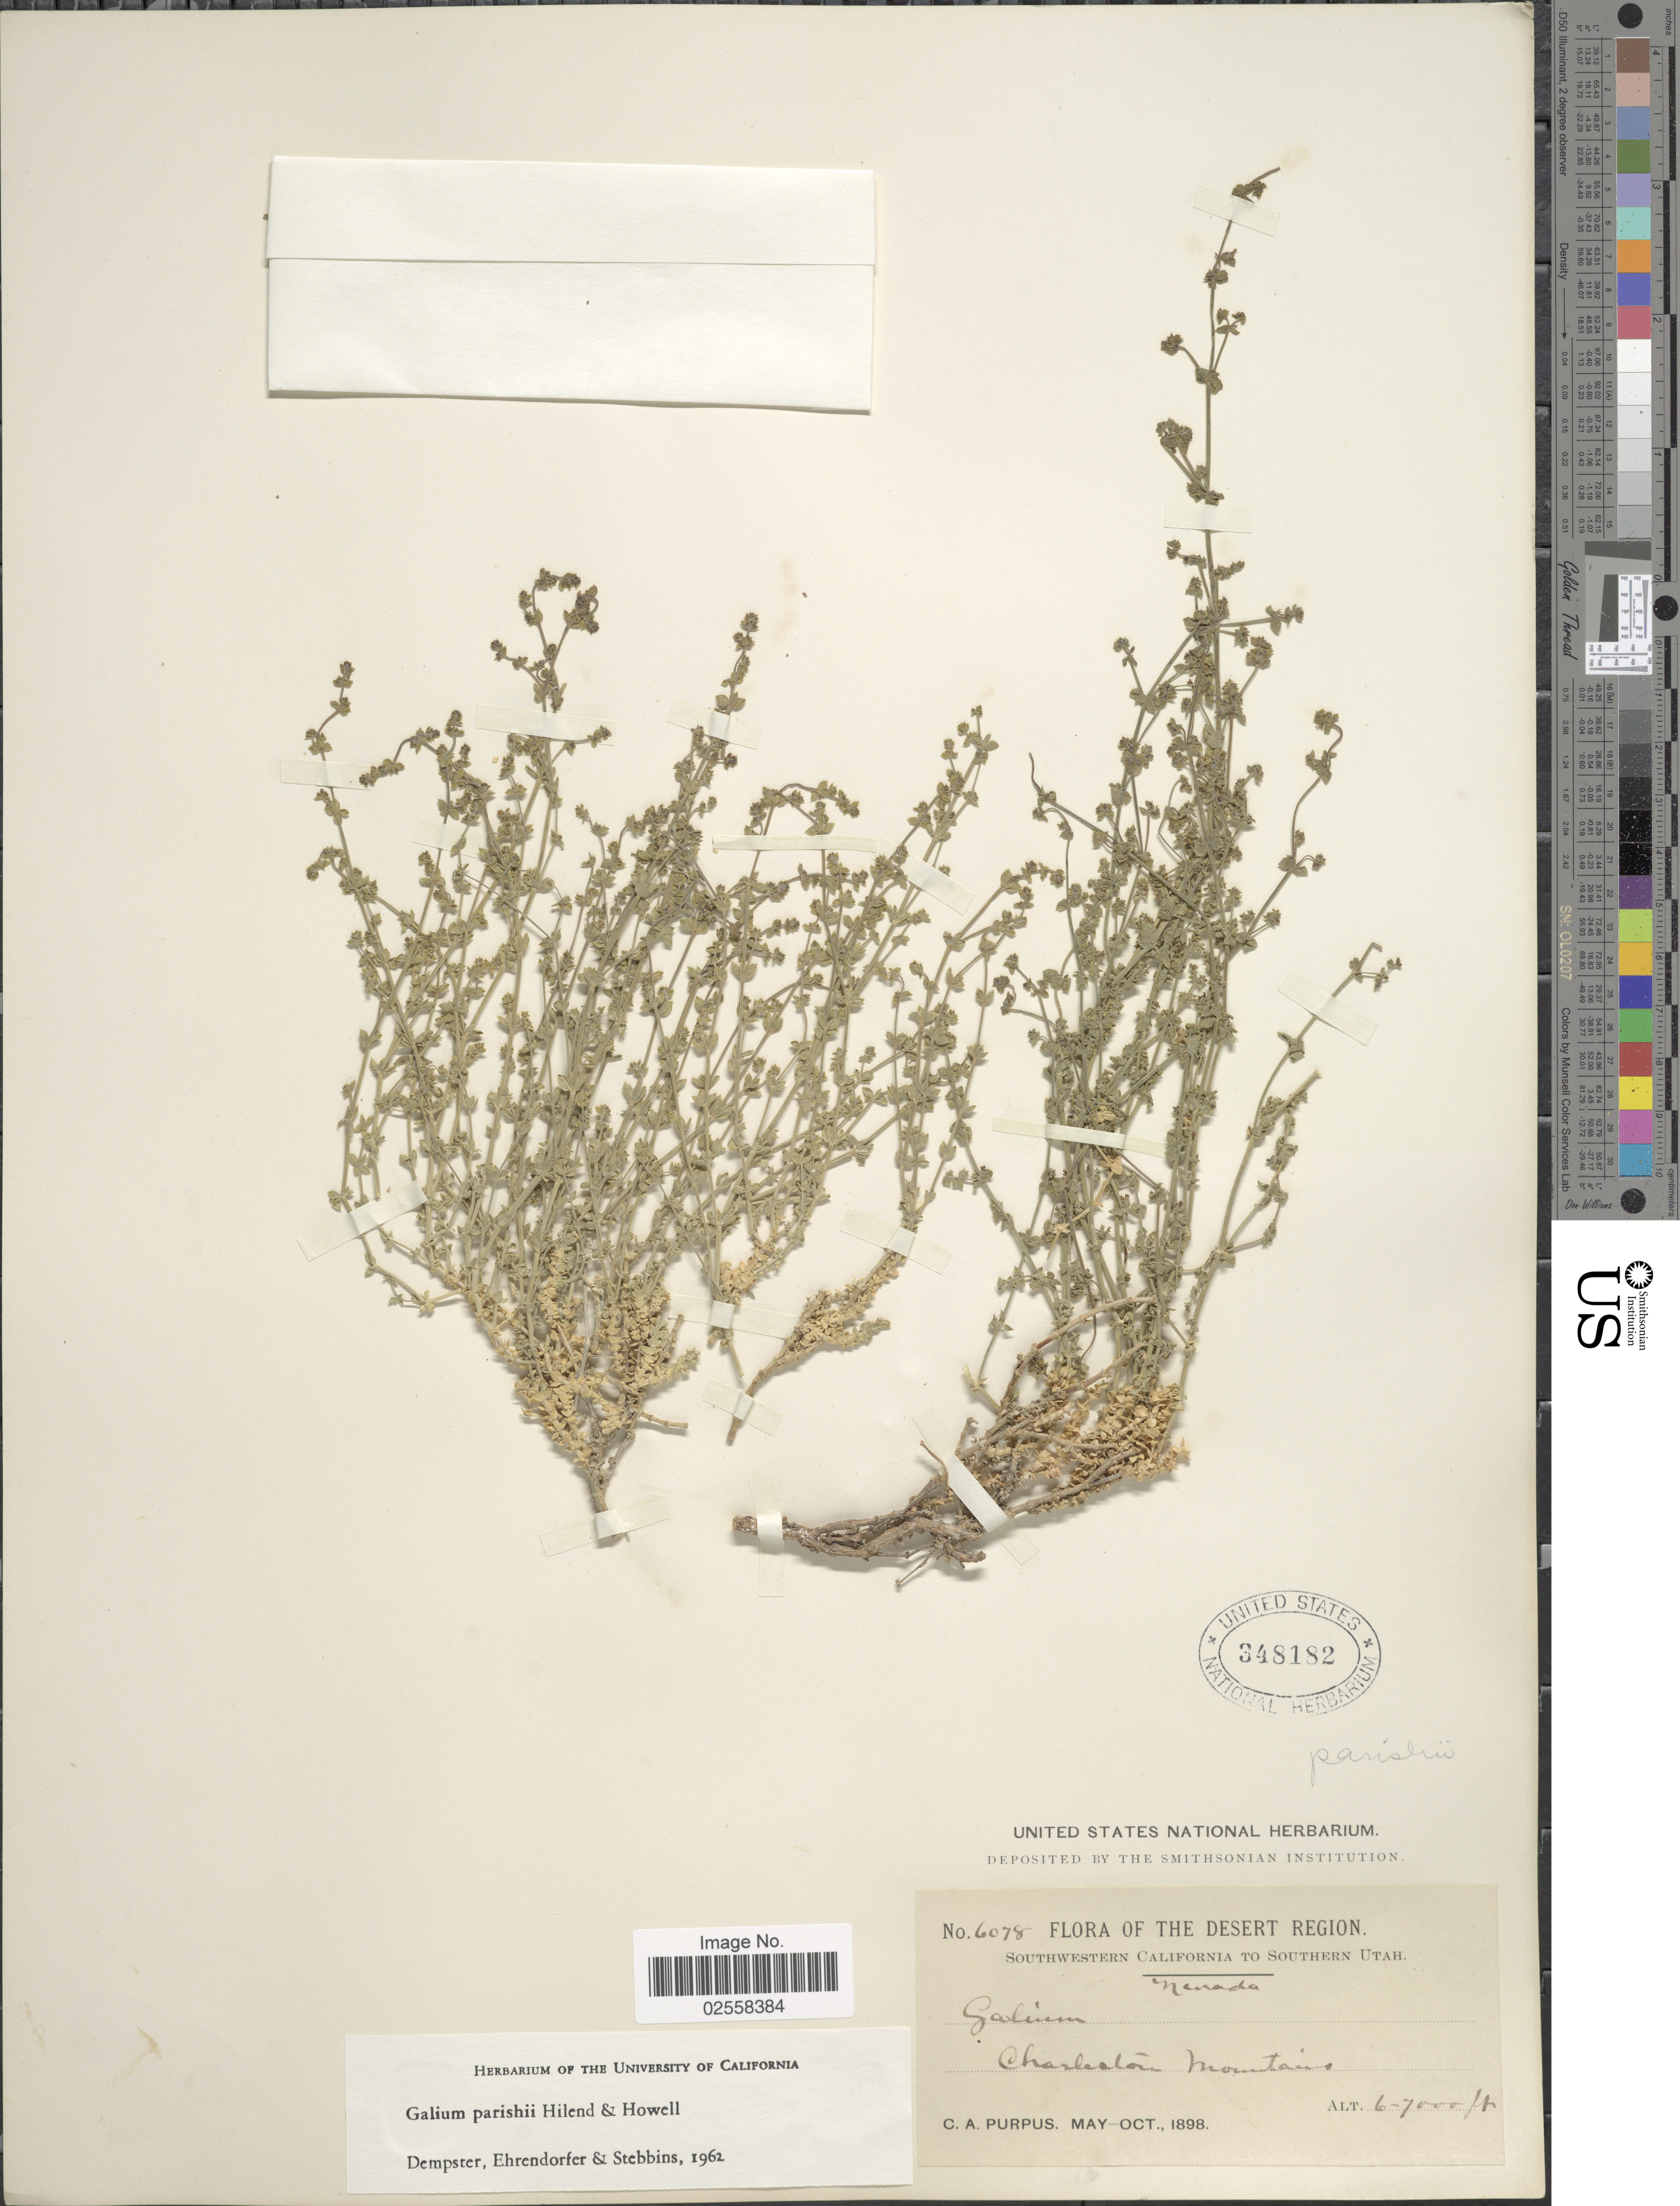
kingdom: Plantae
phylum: Tracheophyta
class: Magnoliopsida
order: Gentianales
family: Rubiaceae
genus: Galium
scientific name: Galium parishii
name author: Hilend & J.T. Howell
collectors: C. A. Purpus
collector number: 6078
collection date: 1898-05/1898-10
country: United States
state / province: Nevada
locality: Desert Region, Charleston Mountains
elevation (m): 1829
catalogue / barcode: US 348182